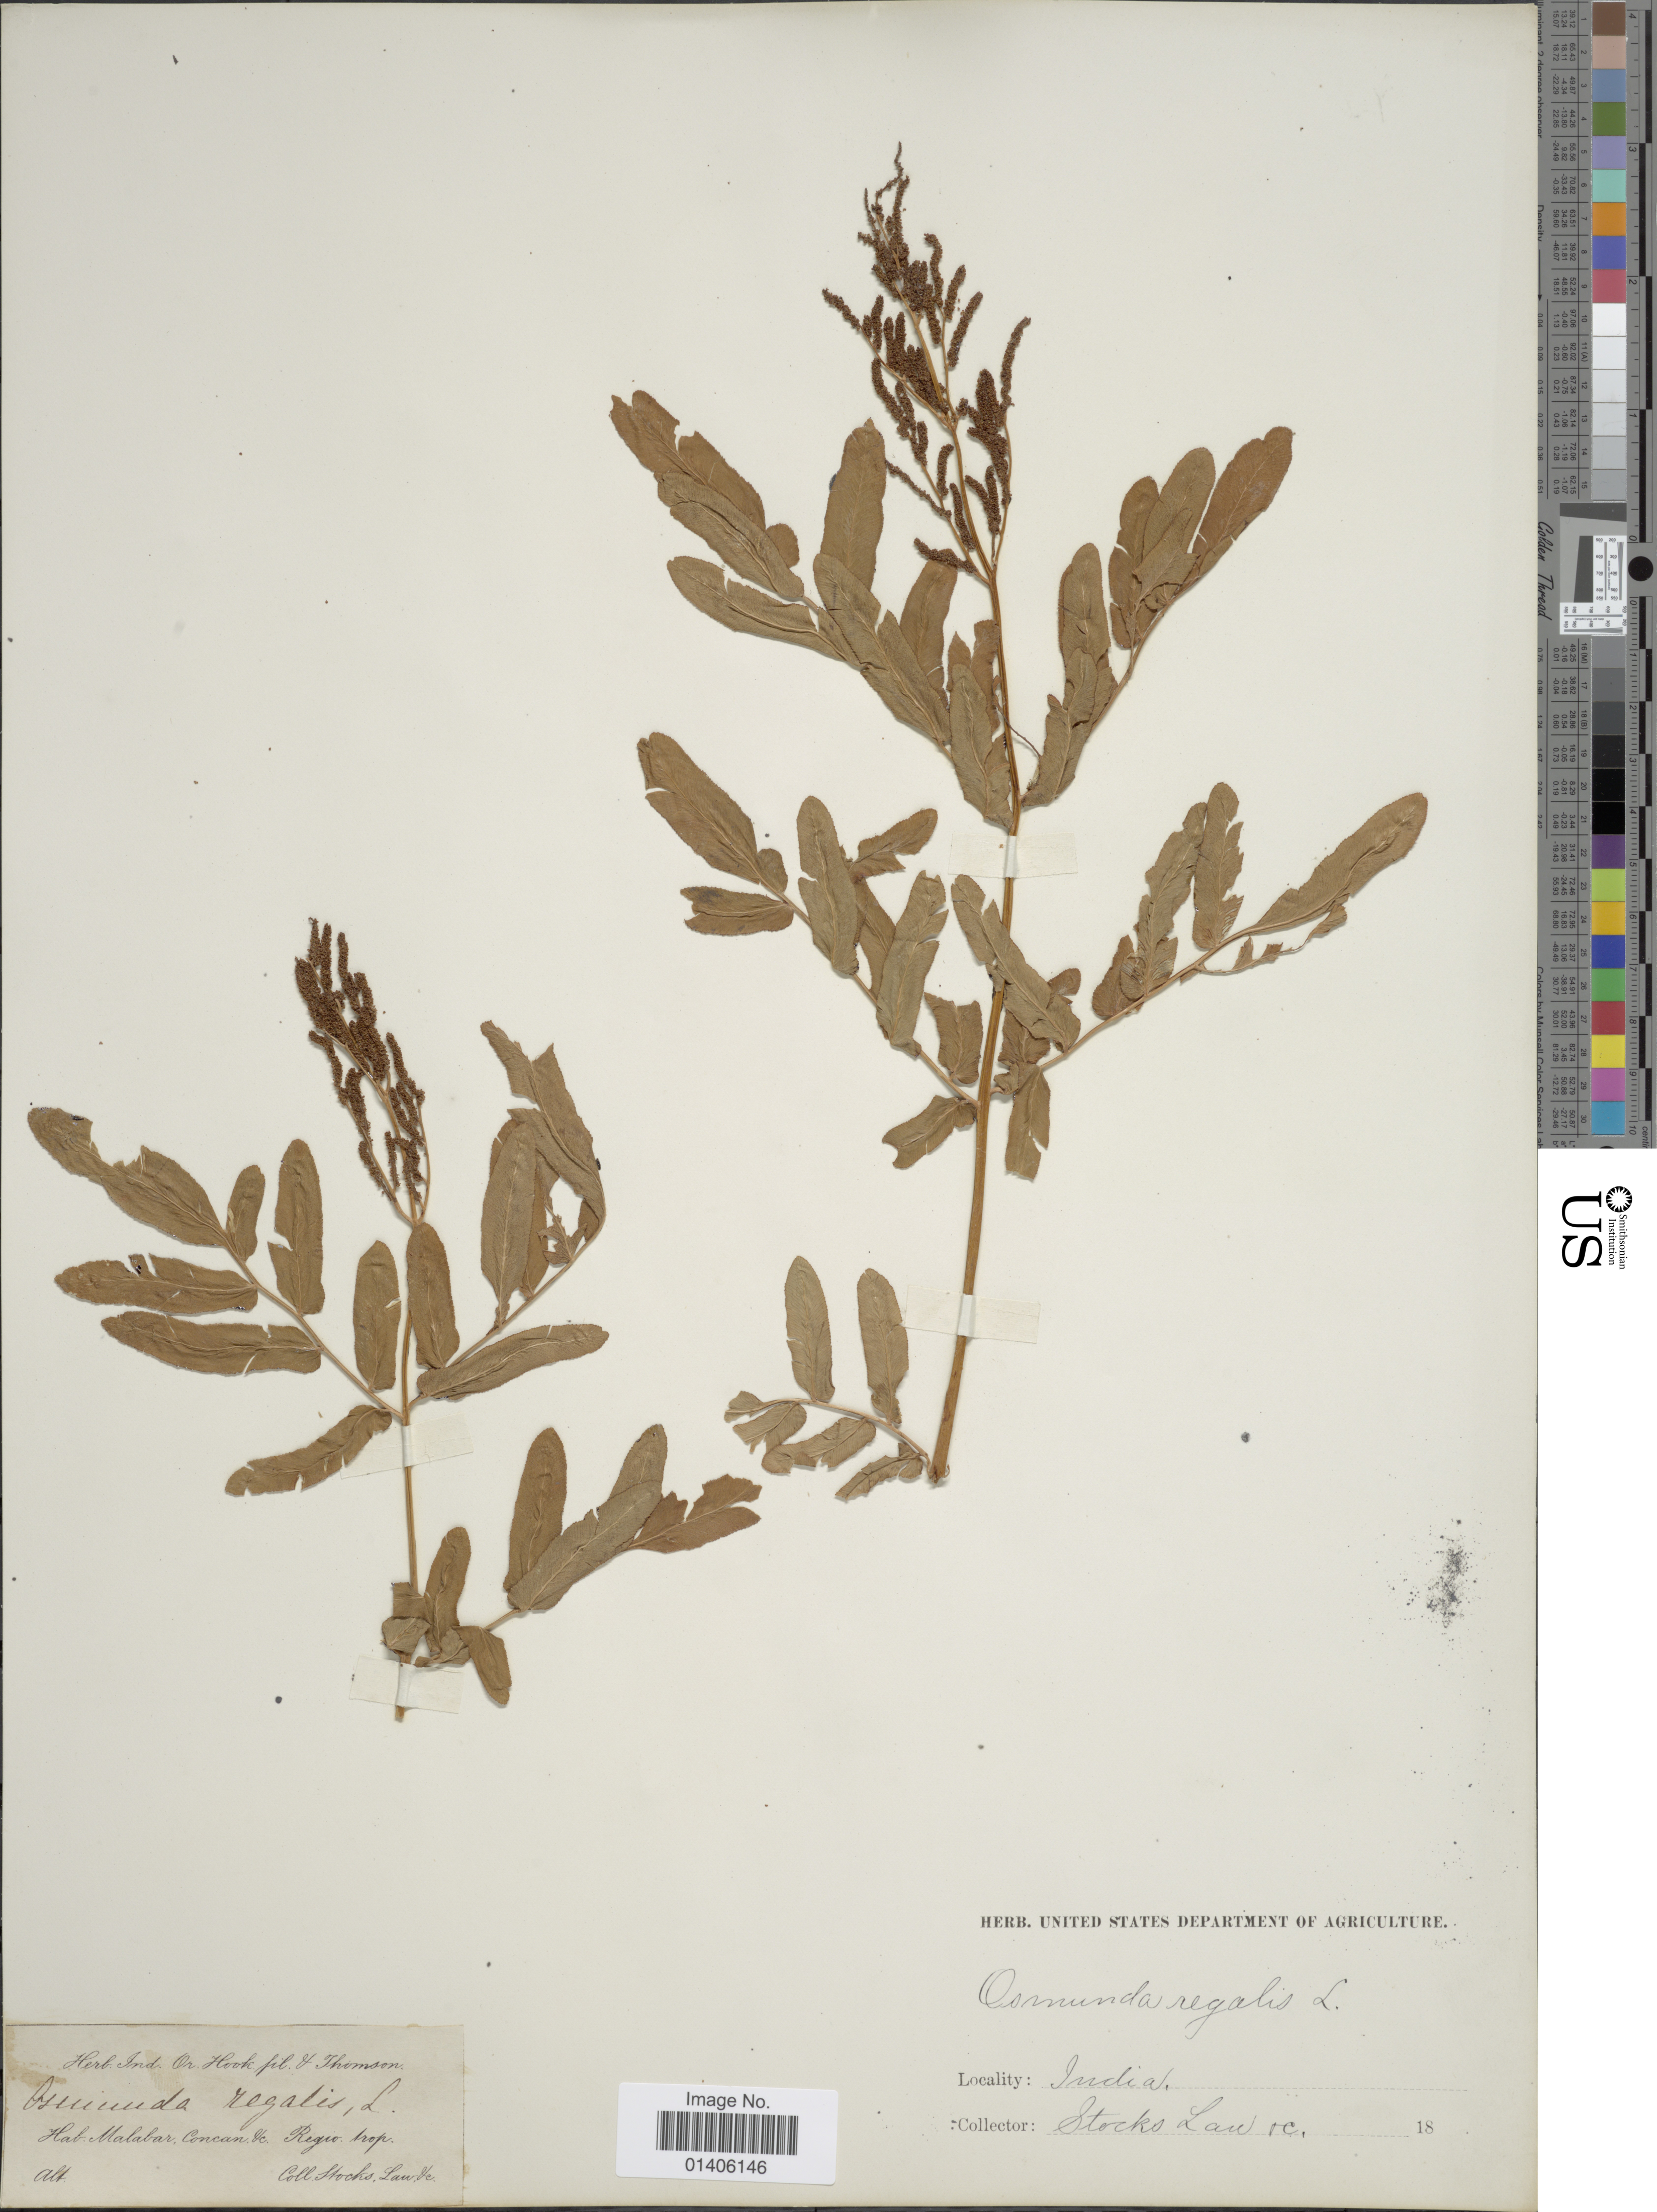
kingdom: Plantae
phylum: Tracheophyta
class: Polypodiopsida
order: Osmundales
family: Osmundaceae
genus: Osmunda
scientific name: Osmunda regalis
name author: L.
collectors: J. Stocks & J. Law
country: India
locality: Malabar, Concan